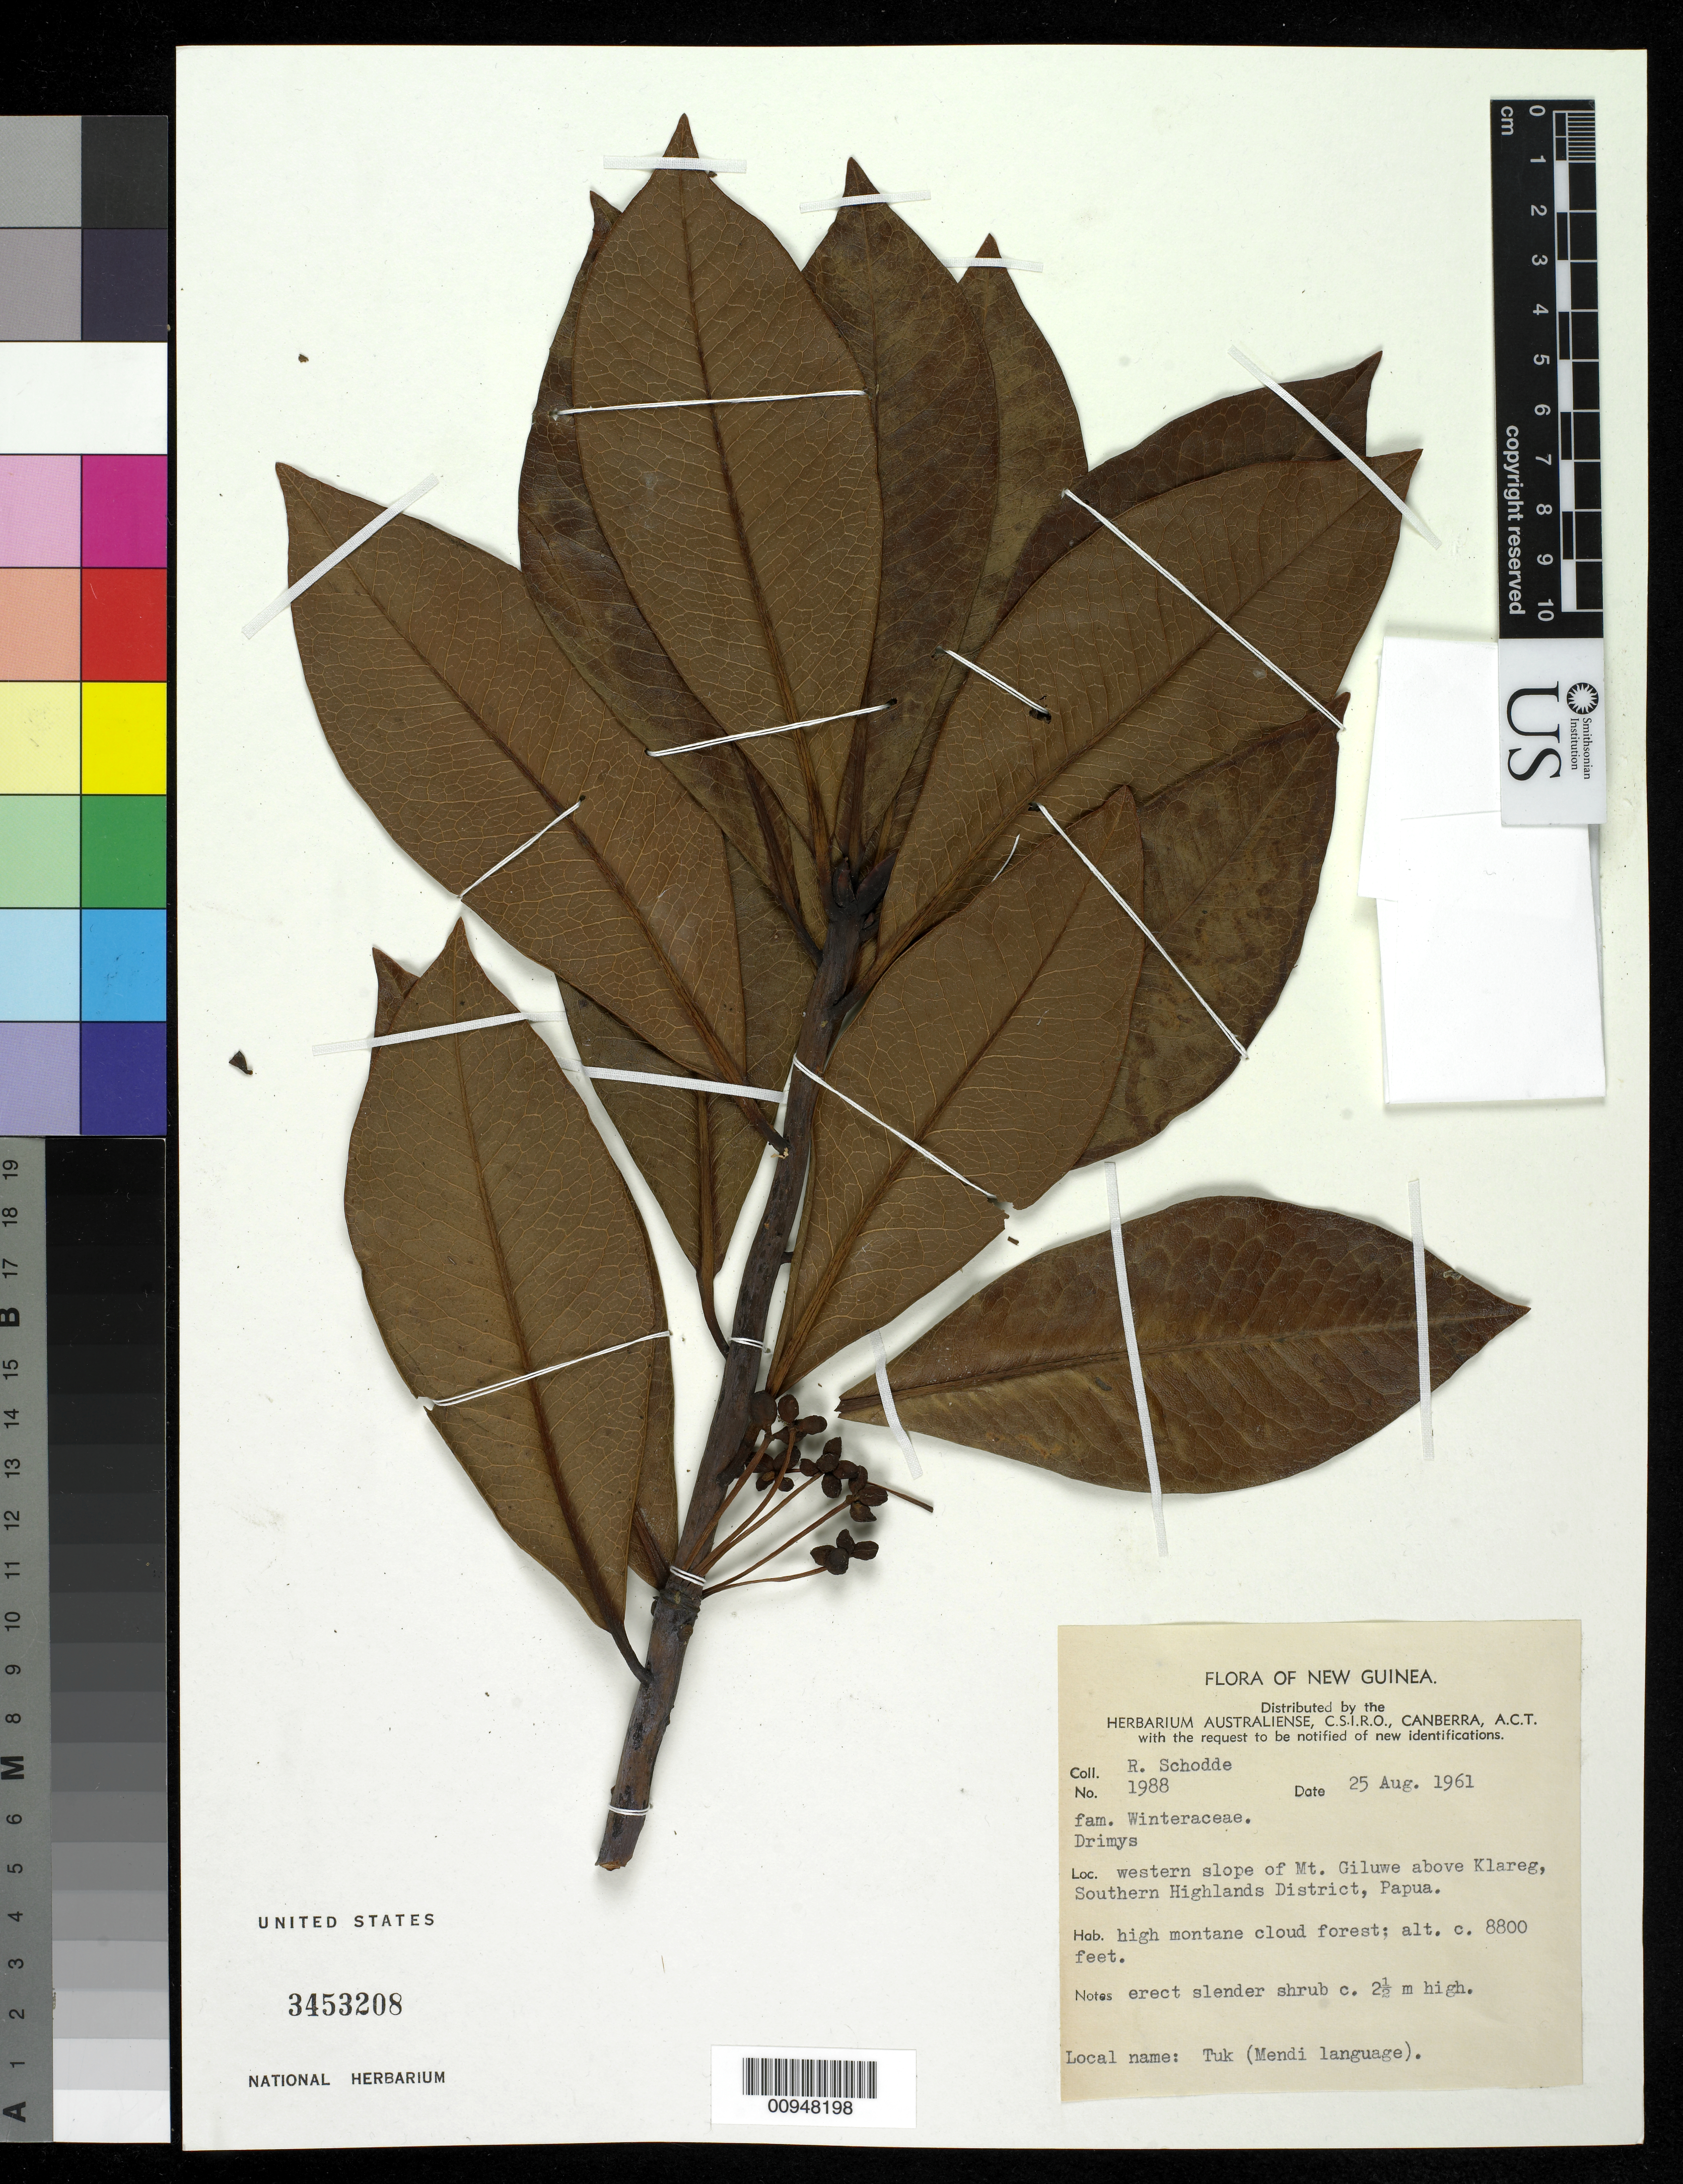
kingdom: Plantae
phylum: Tracheophyta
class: Magnoliopsida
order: Canellales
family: Winteraceae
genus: Tasmannia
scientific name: Tasmannia coriacea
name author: (Pulle) A.C. Sm.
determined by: Lally, T. R.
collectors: R. Schodde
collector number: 1988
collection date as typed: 25 Aug 1961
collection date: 1961-08-25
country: Papua New Guinea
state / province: Southern Highlands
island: New Guinea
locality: W slope of Mt. Giluwe above Klareg.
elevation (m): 2682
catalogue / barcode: US 3453208